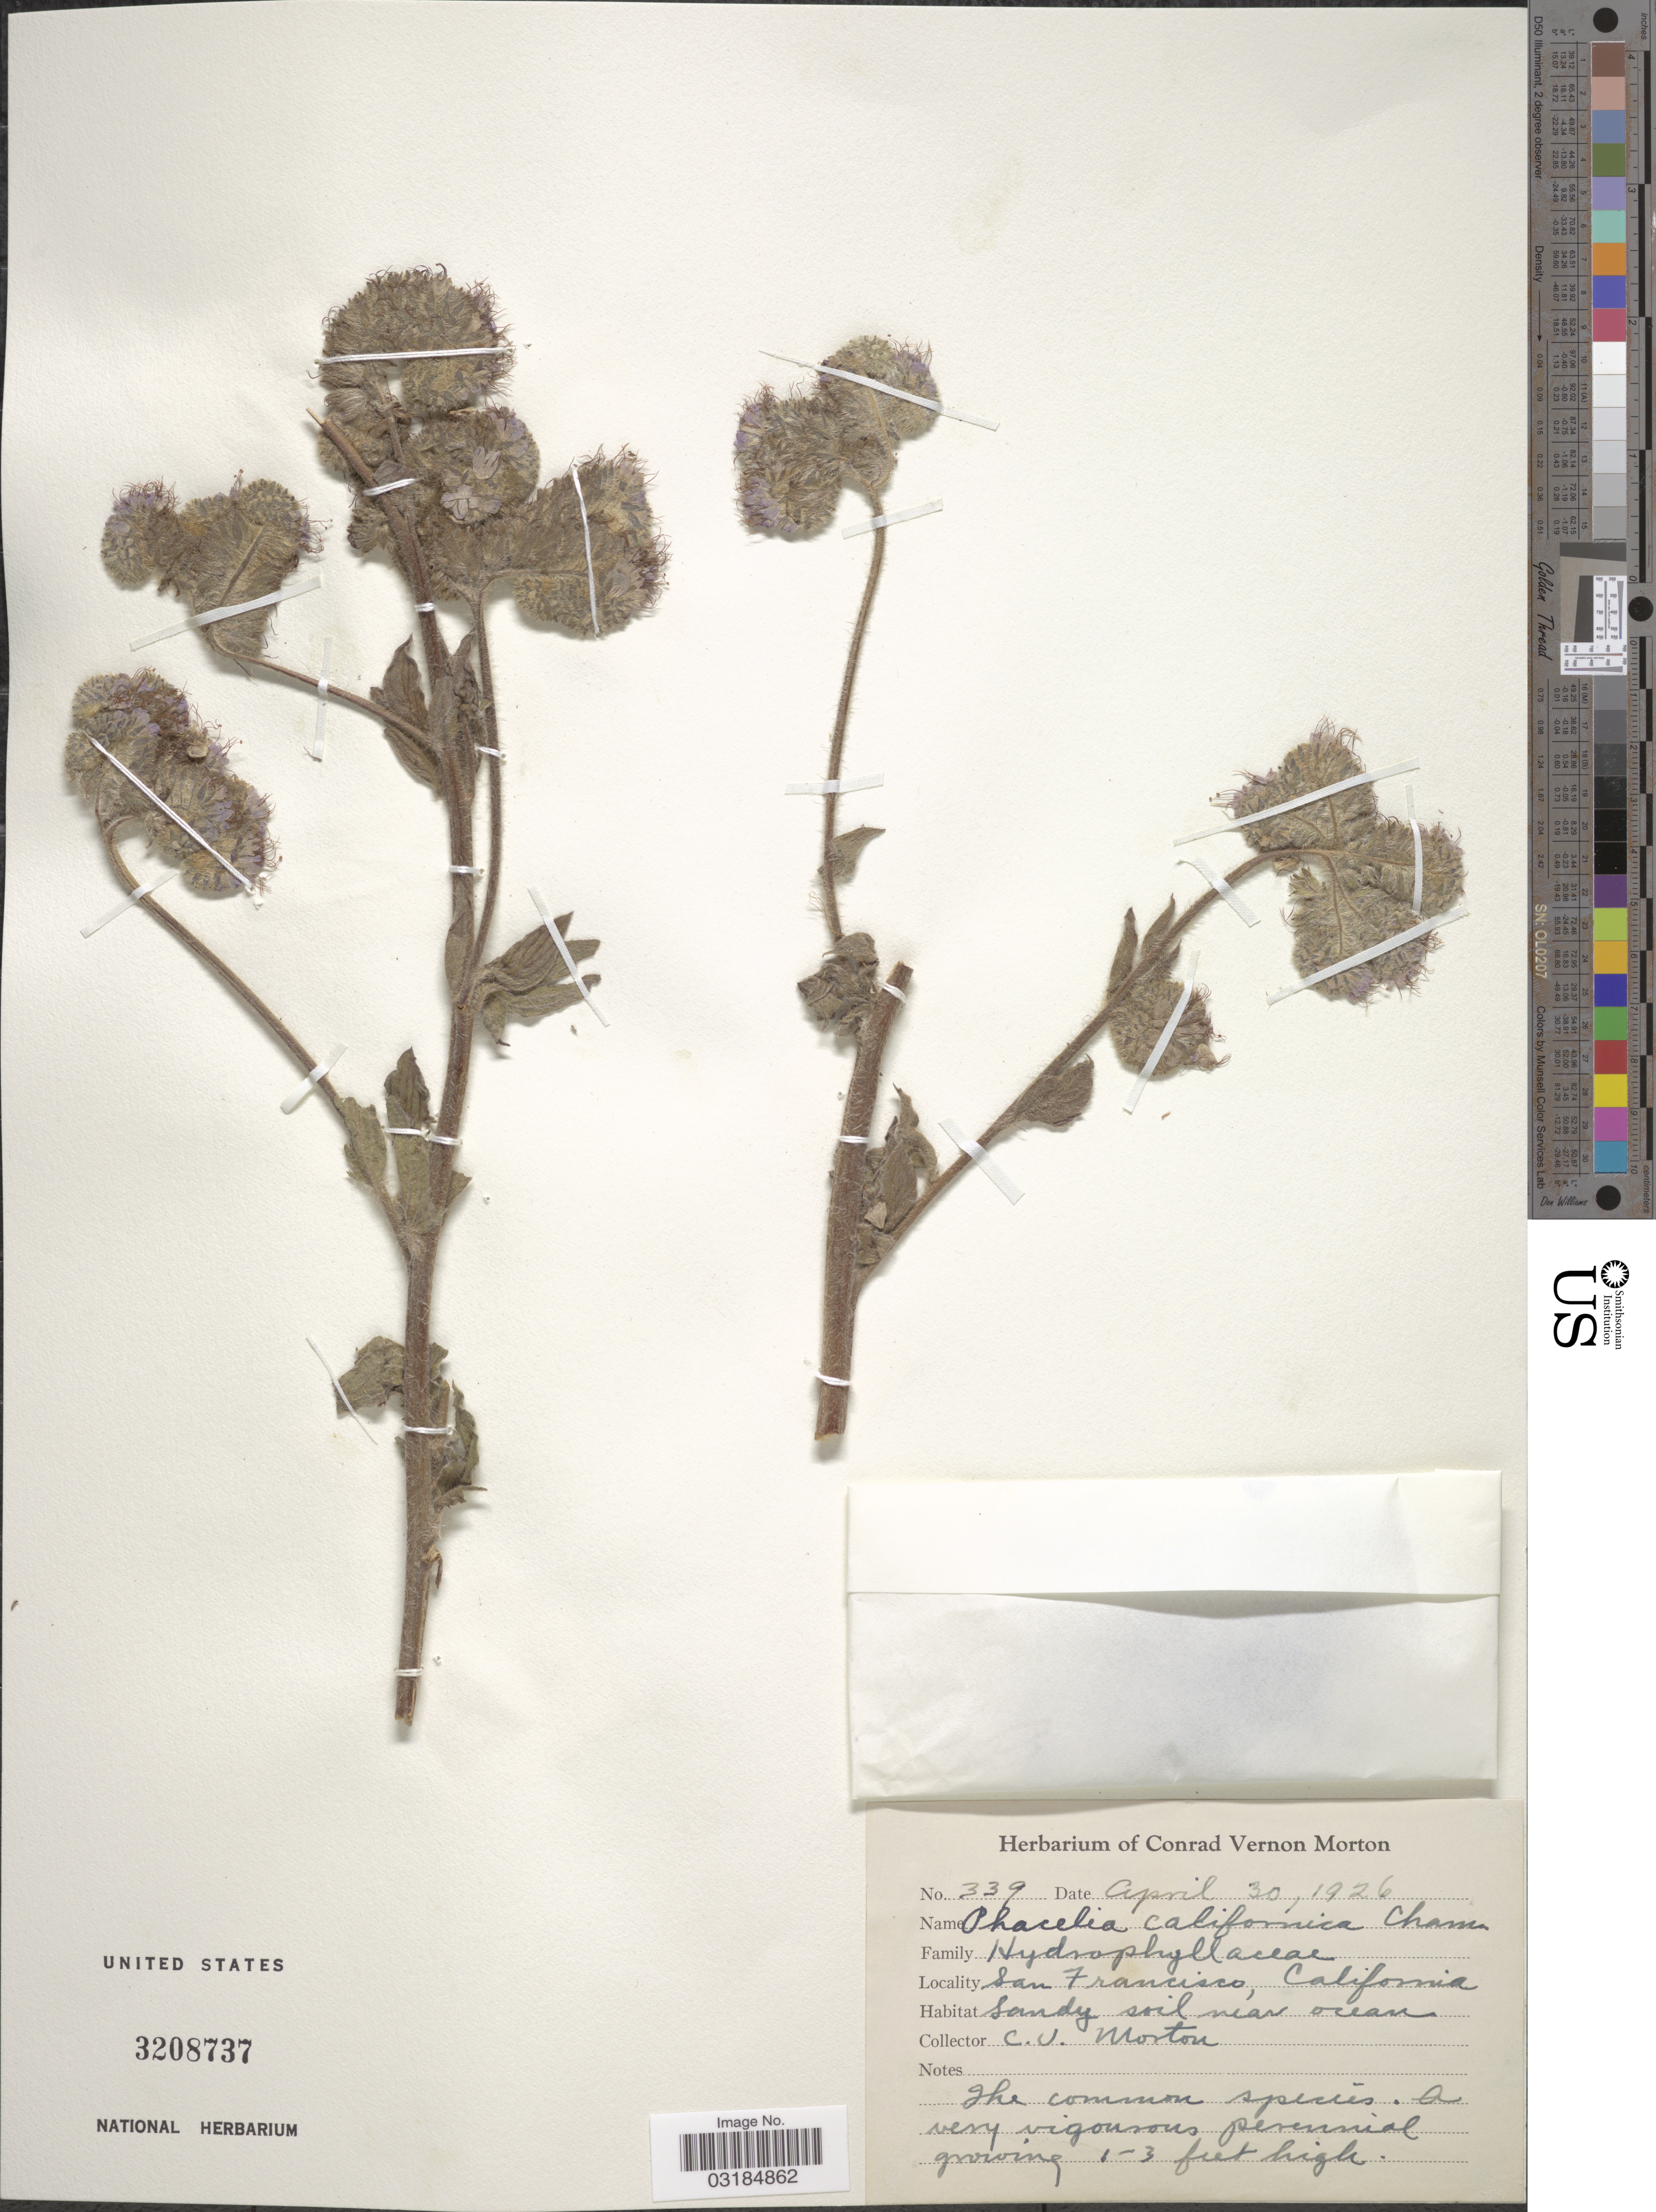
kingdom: Plantae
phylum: Tracheophyta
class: Magnoliopsida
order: Boraginales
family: Hydrophyllaceae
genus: Phacelia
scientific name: Phacelia californica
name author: Cham.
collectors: C. V. Morton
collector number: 339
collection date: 1926-04-30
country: United States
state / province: California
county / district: San Francisco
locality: San Francisco, California.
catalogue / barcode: US 3208737